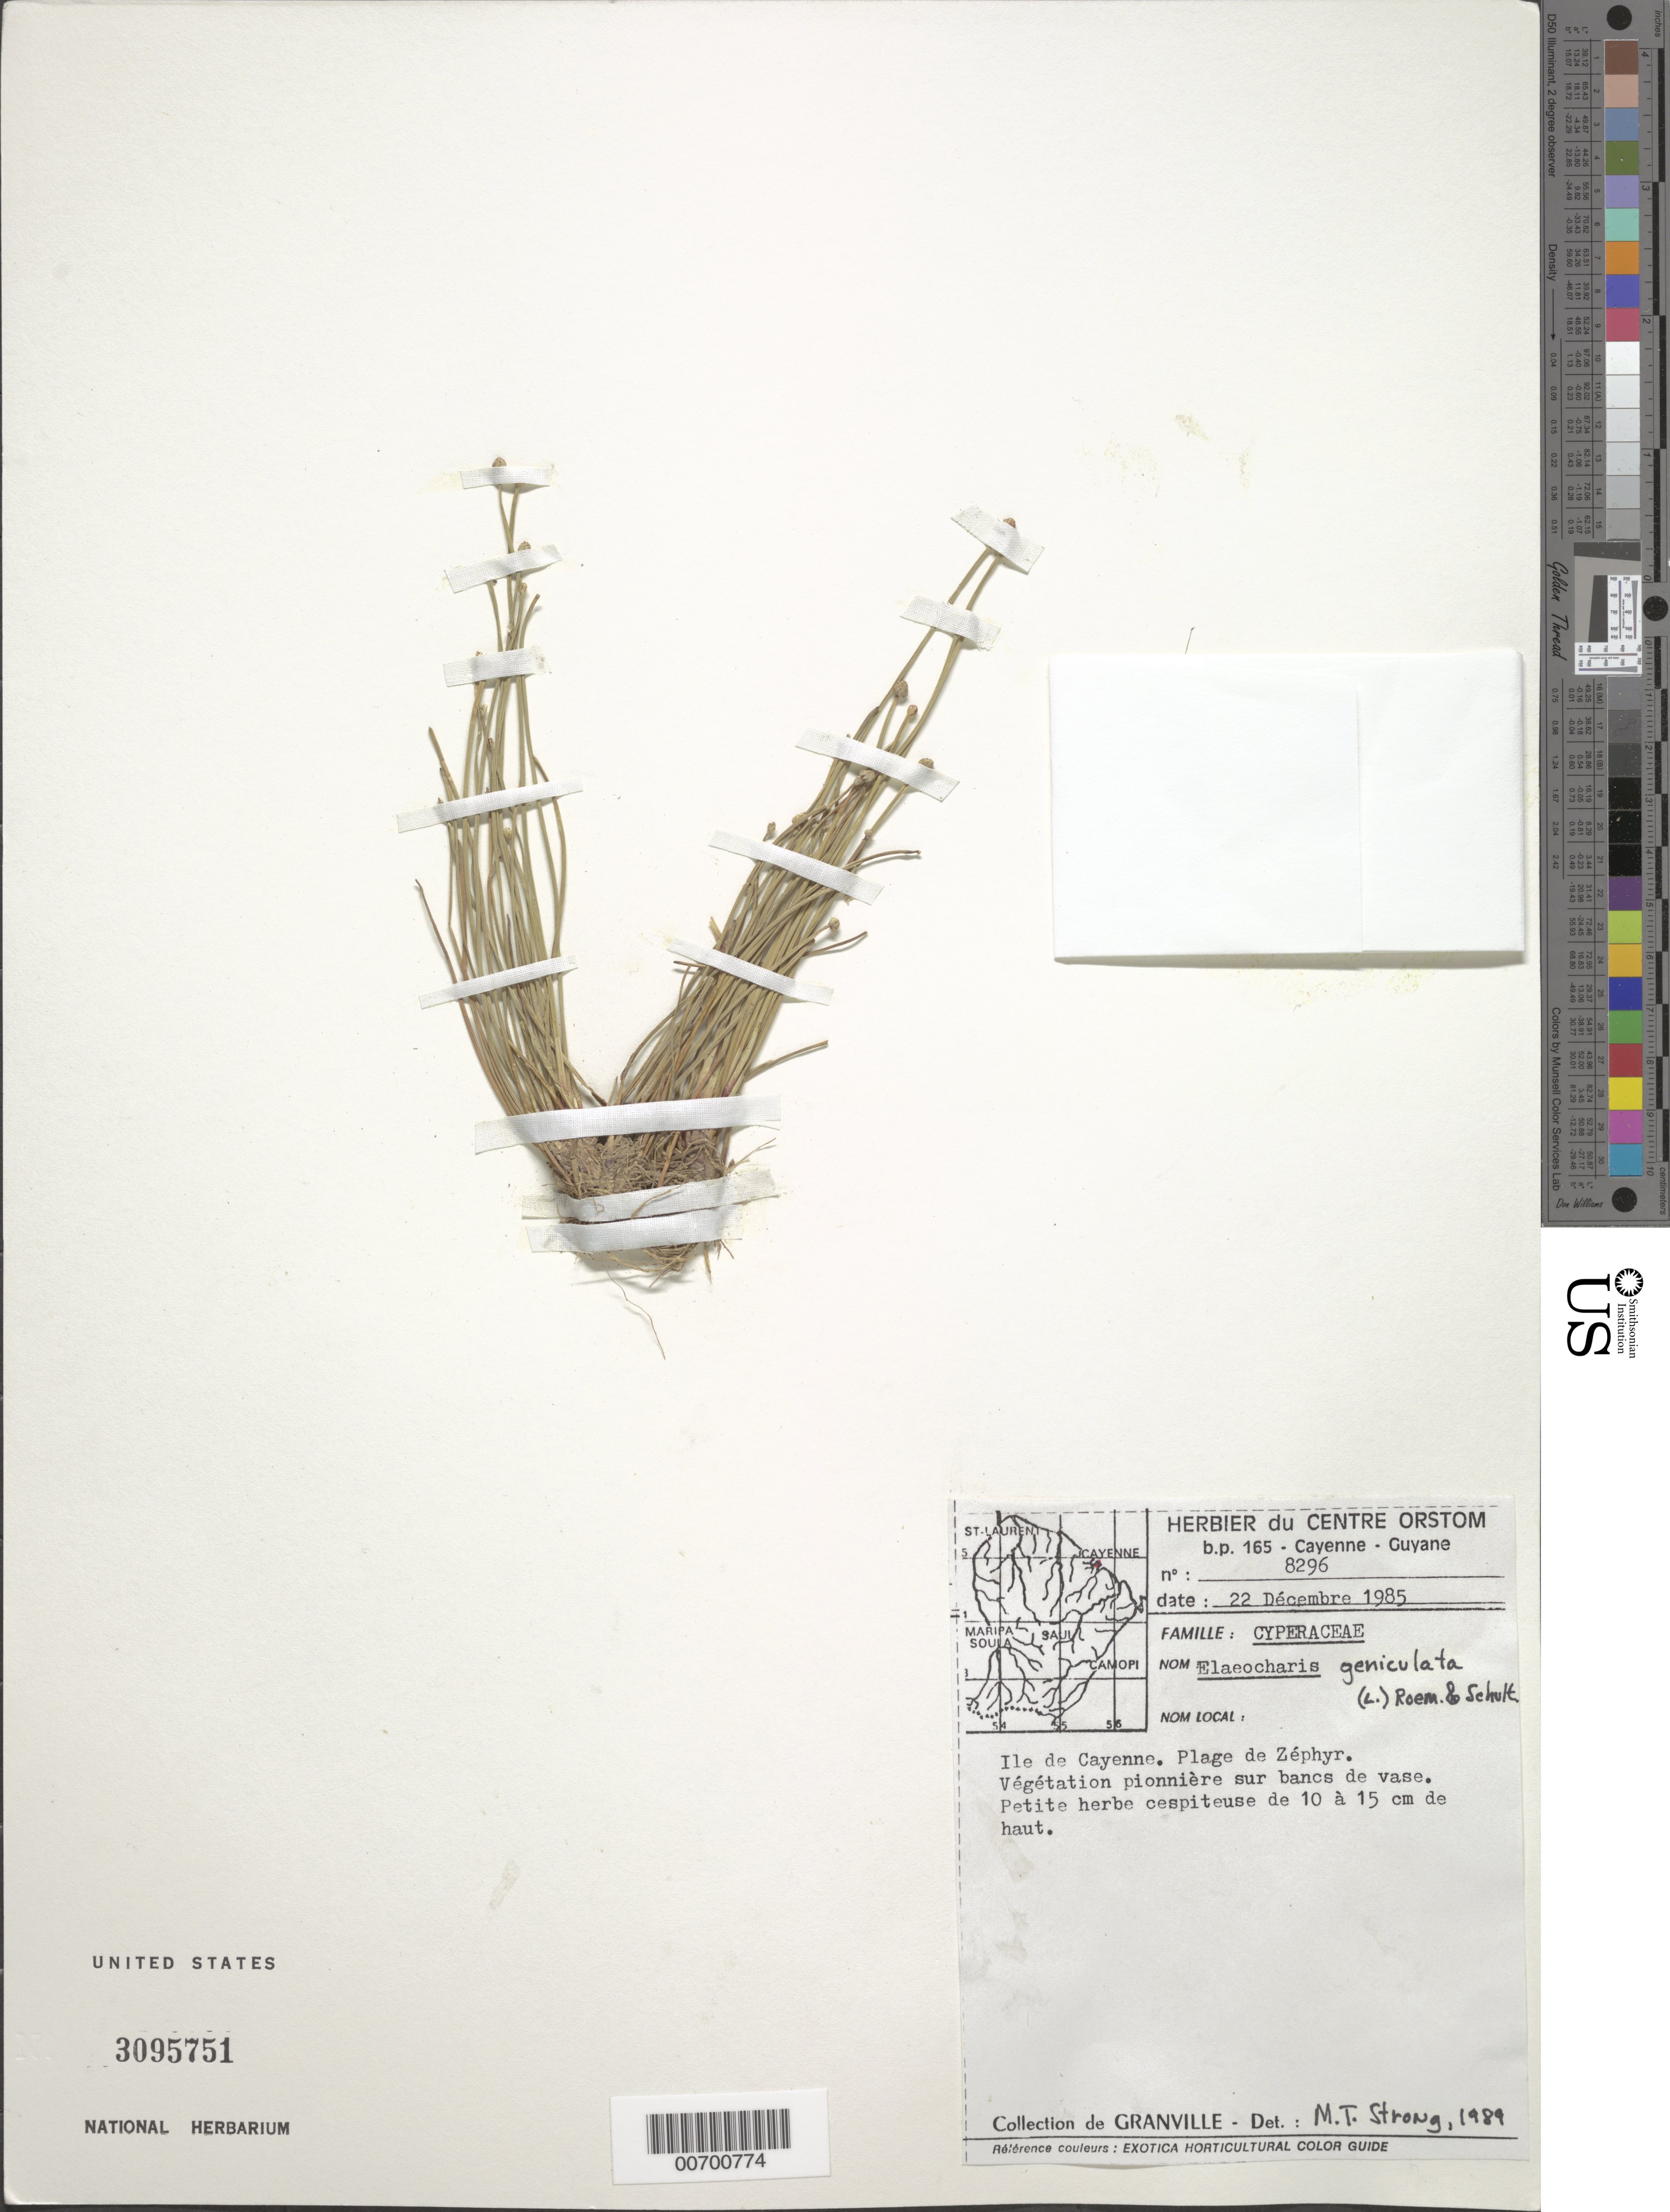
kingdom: Plantae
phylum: Tracheophyta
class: Liliopsida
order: Poales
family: Cyperaceae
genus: Eleocharis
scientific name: Eleocharis geniculata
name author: (L.) Roem. & Schult.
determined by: Strong, M. T., (US), Smithsonian Institution - National Museum of Natural History (UNITED STATES)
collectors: J.-J. de Granville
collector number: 8296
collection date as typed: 22-Dec-85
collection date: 1985-12-22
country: French Guiana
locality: Ile de Cayenne, Plage de Zéphyr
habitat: Vegetation pionniere sur banc de vase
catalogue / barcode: US 3095751